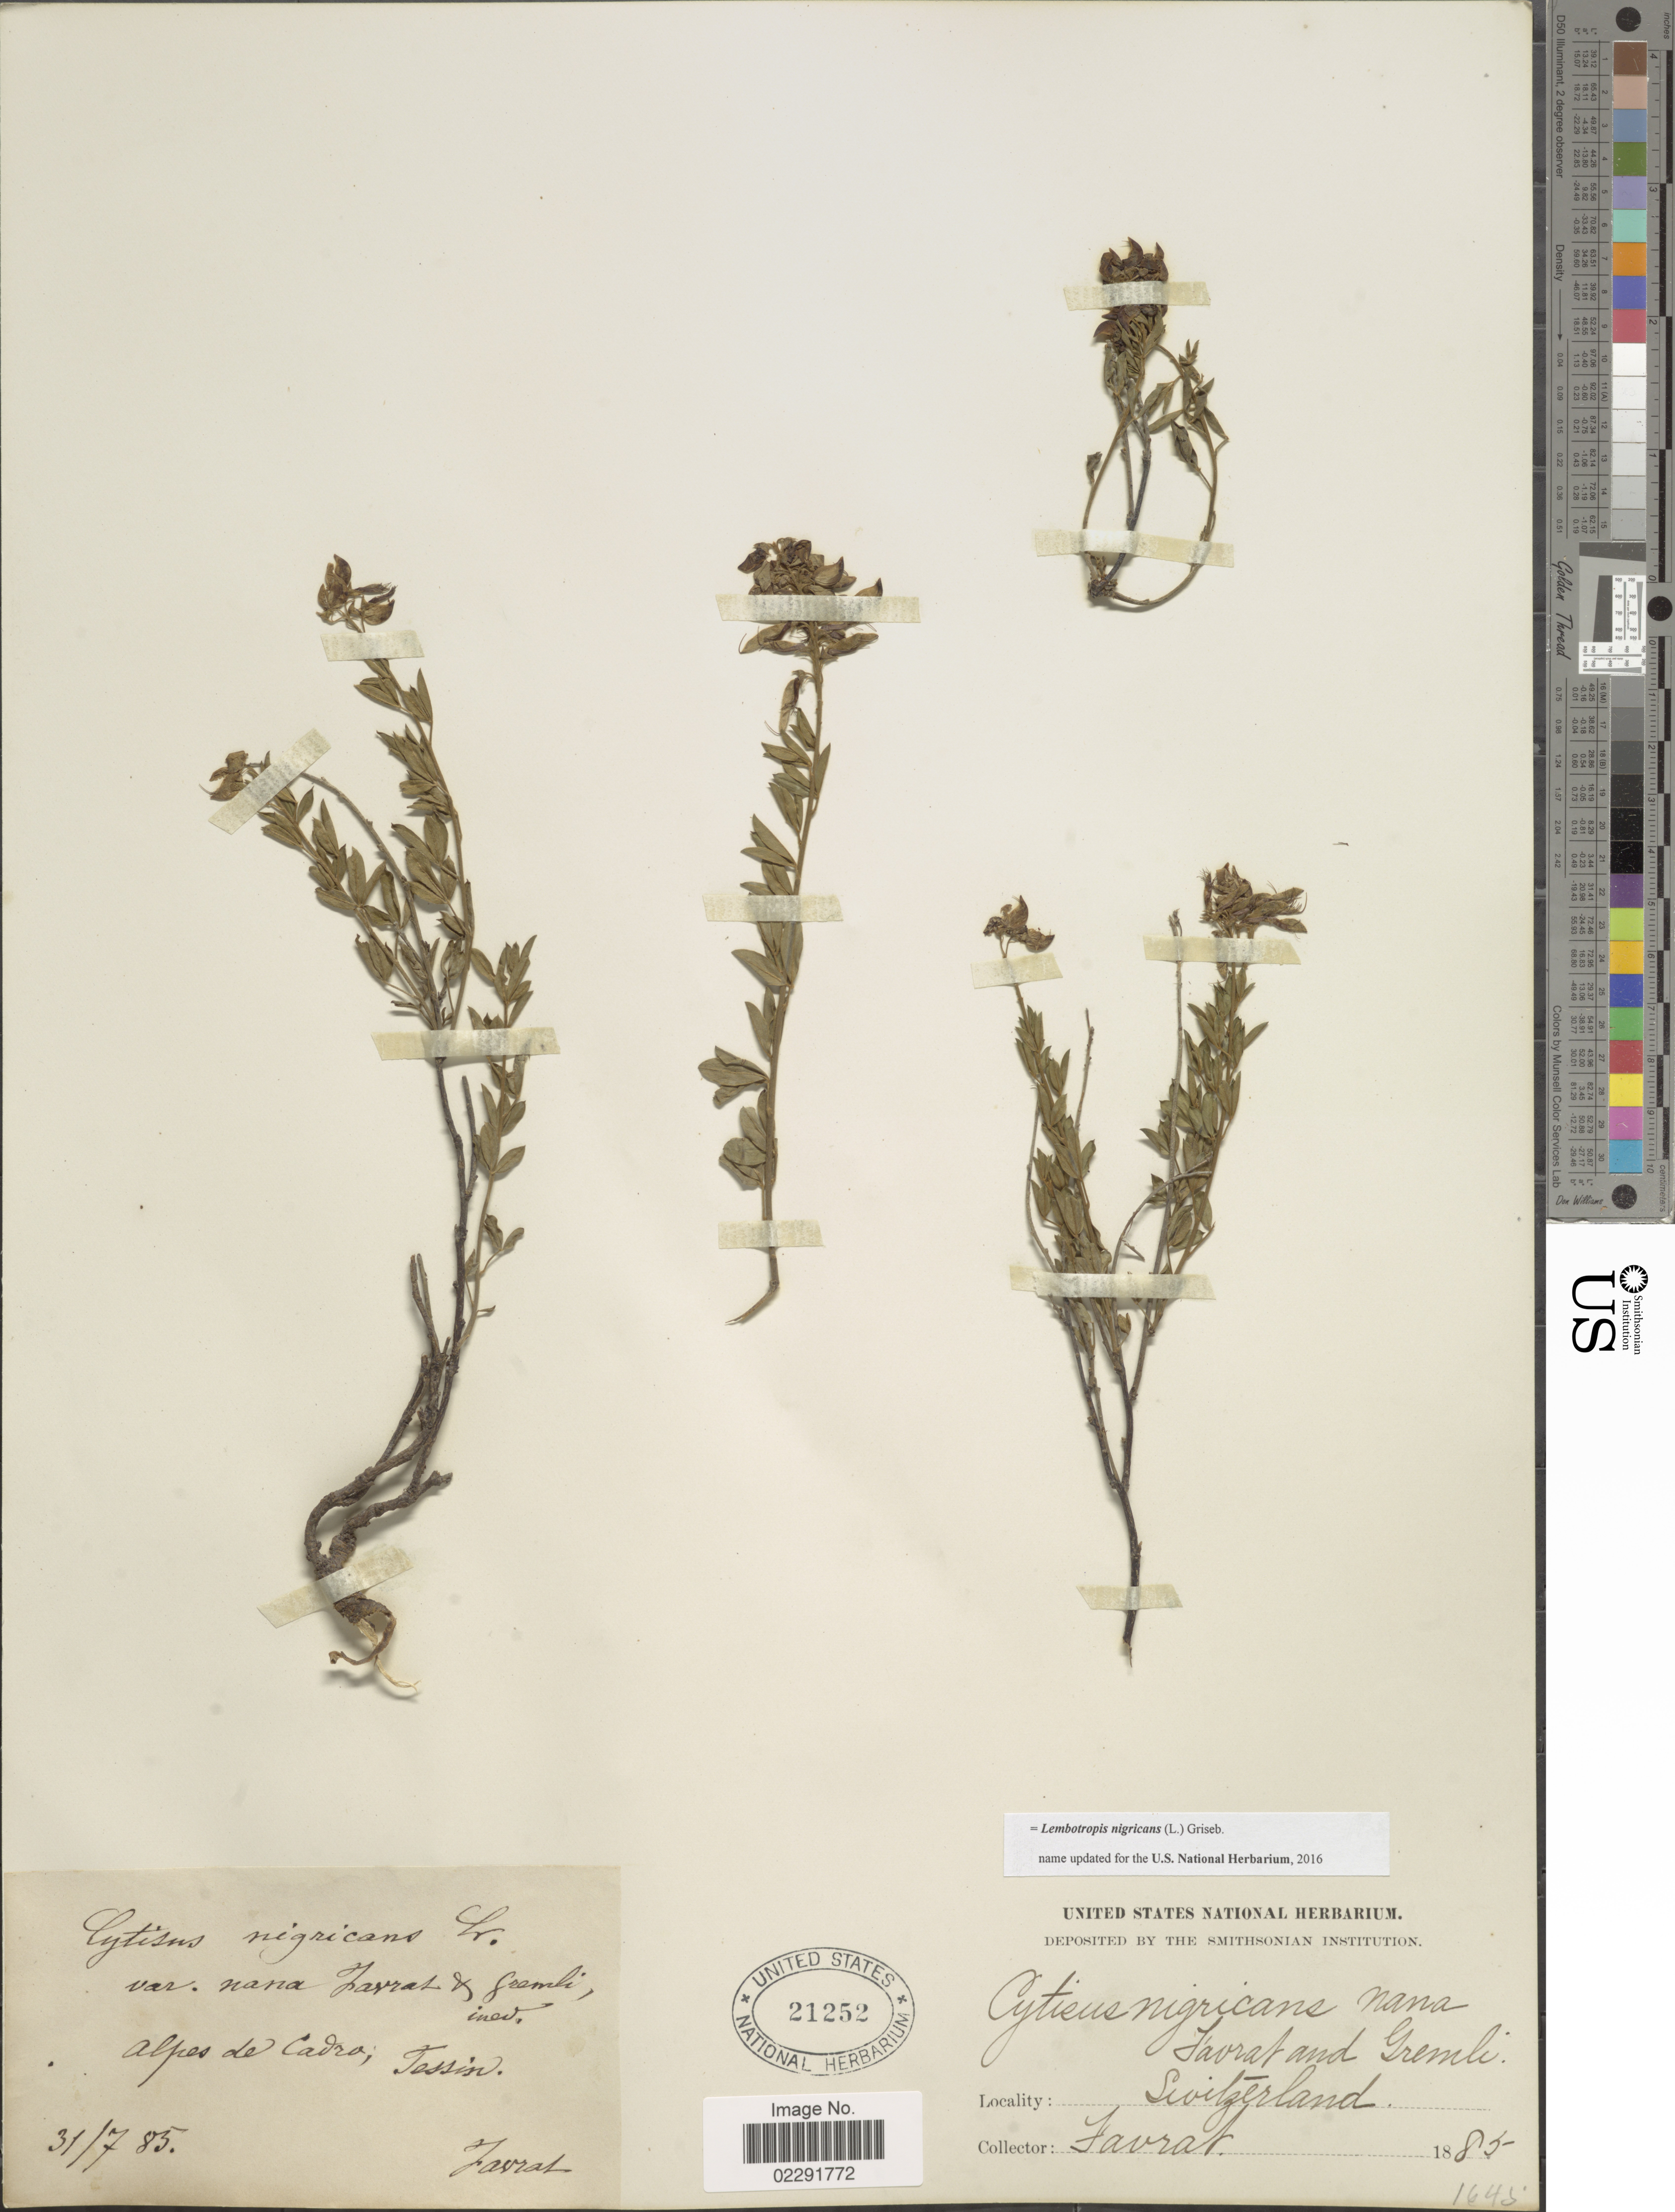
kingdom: Plantae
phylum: Tracheophyta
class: Magnoliopsida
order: Fabales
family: Fabaceae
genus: Lembotropis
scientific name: Lembotropis nigricans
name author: (L.) Griseb.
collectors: L. Favrat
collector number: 1645*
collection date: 1885-07-31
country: Switzerland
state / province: Ticino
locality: Alpes de Cadro; Tessin.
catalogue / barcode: US 21252